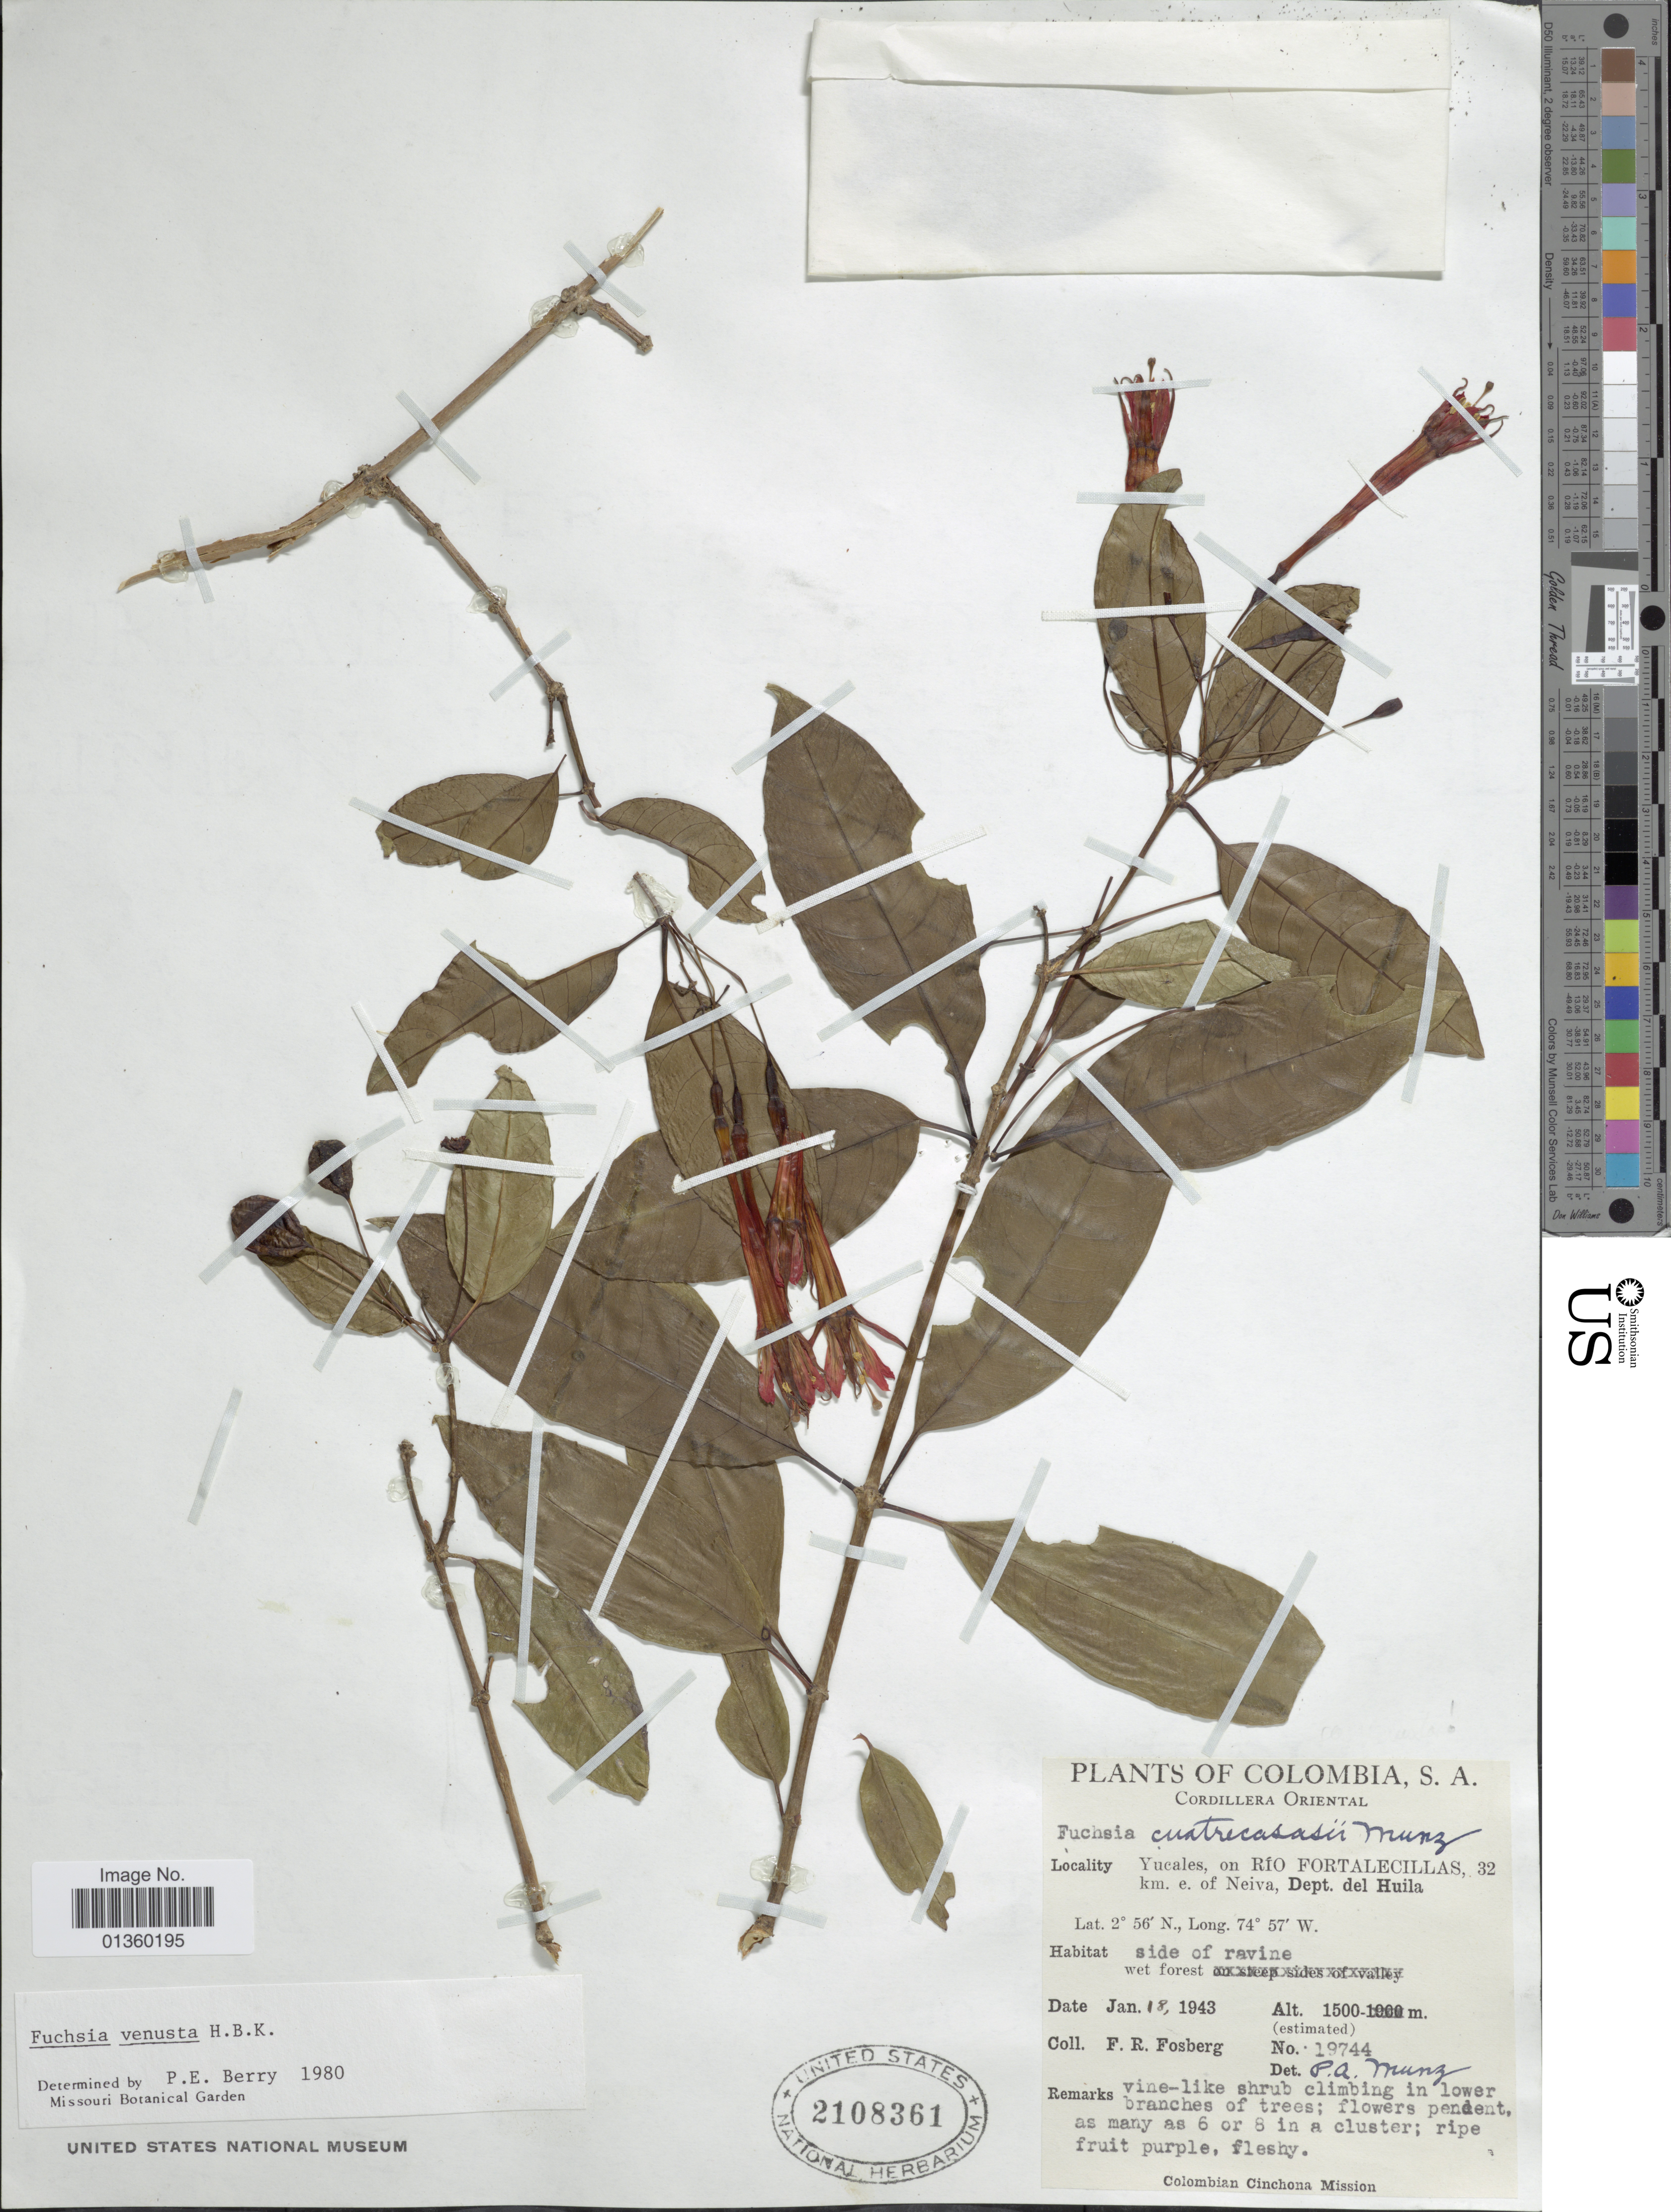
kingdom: Plantae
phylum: Tracheophyta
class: Magnoliopsida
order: Myrtales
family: Onagraceae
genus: Fuchsia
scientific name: Fuchsia venusta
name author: Kunth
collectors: F. R. Fosberg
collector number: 19744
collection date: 1943-01-18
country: Colombia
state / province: Huila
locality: Cordillera Oriental. Yucales, on Río Fortalecillas, 32 km. e. of Neiva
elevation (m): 1500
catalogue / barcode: US 2108361